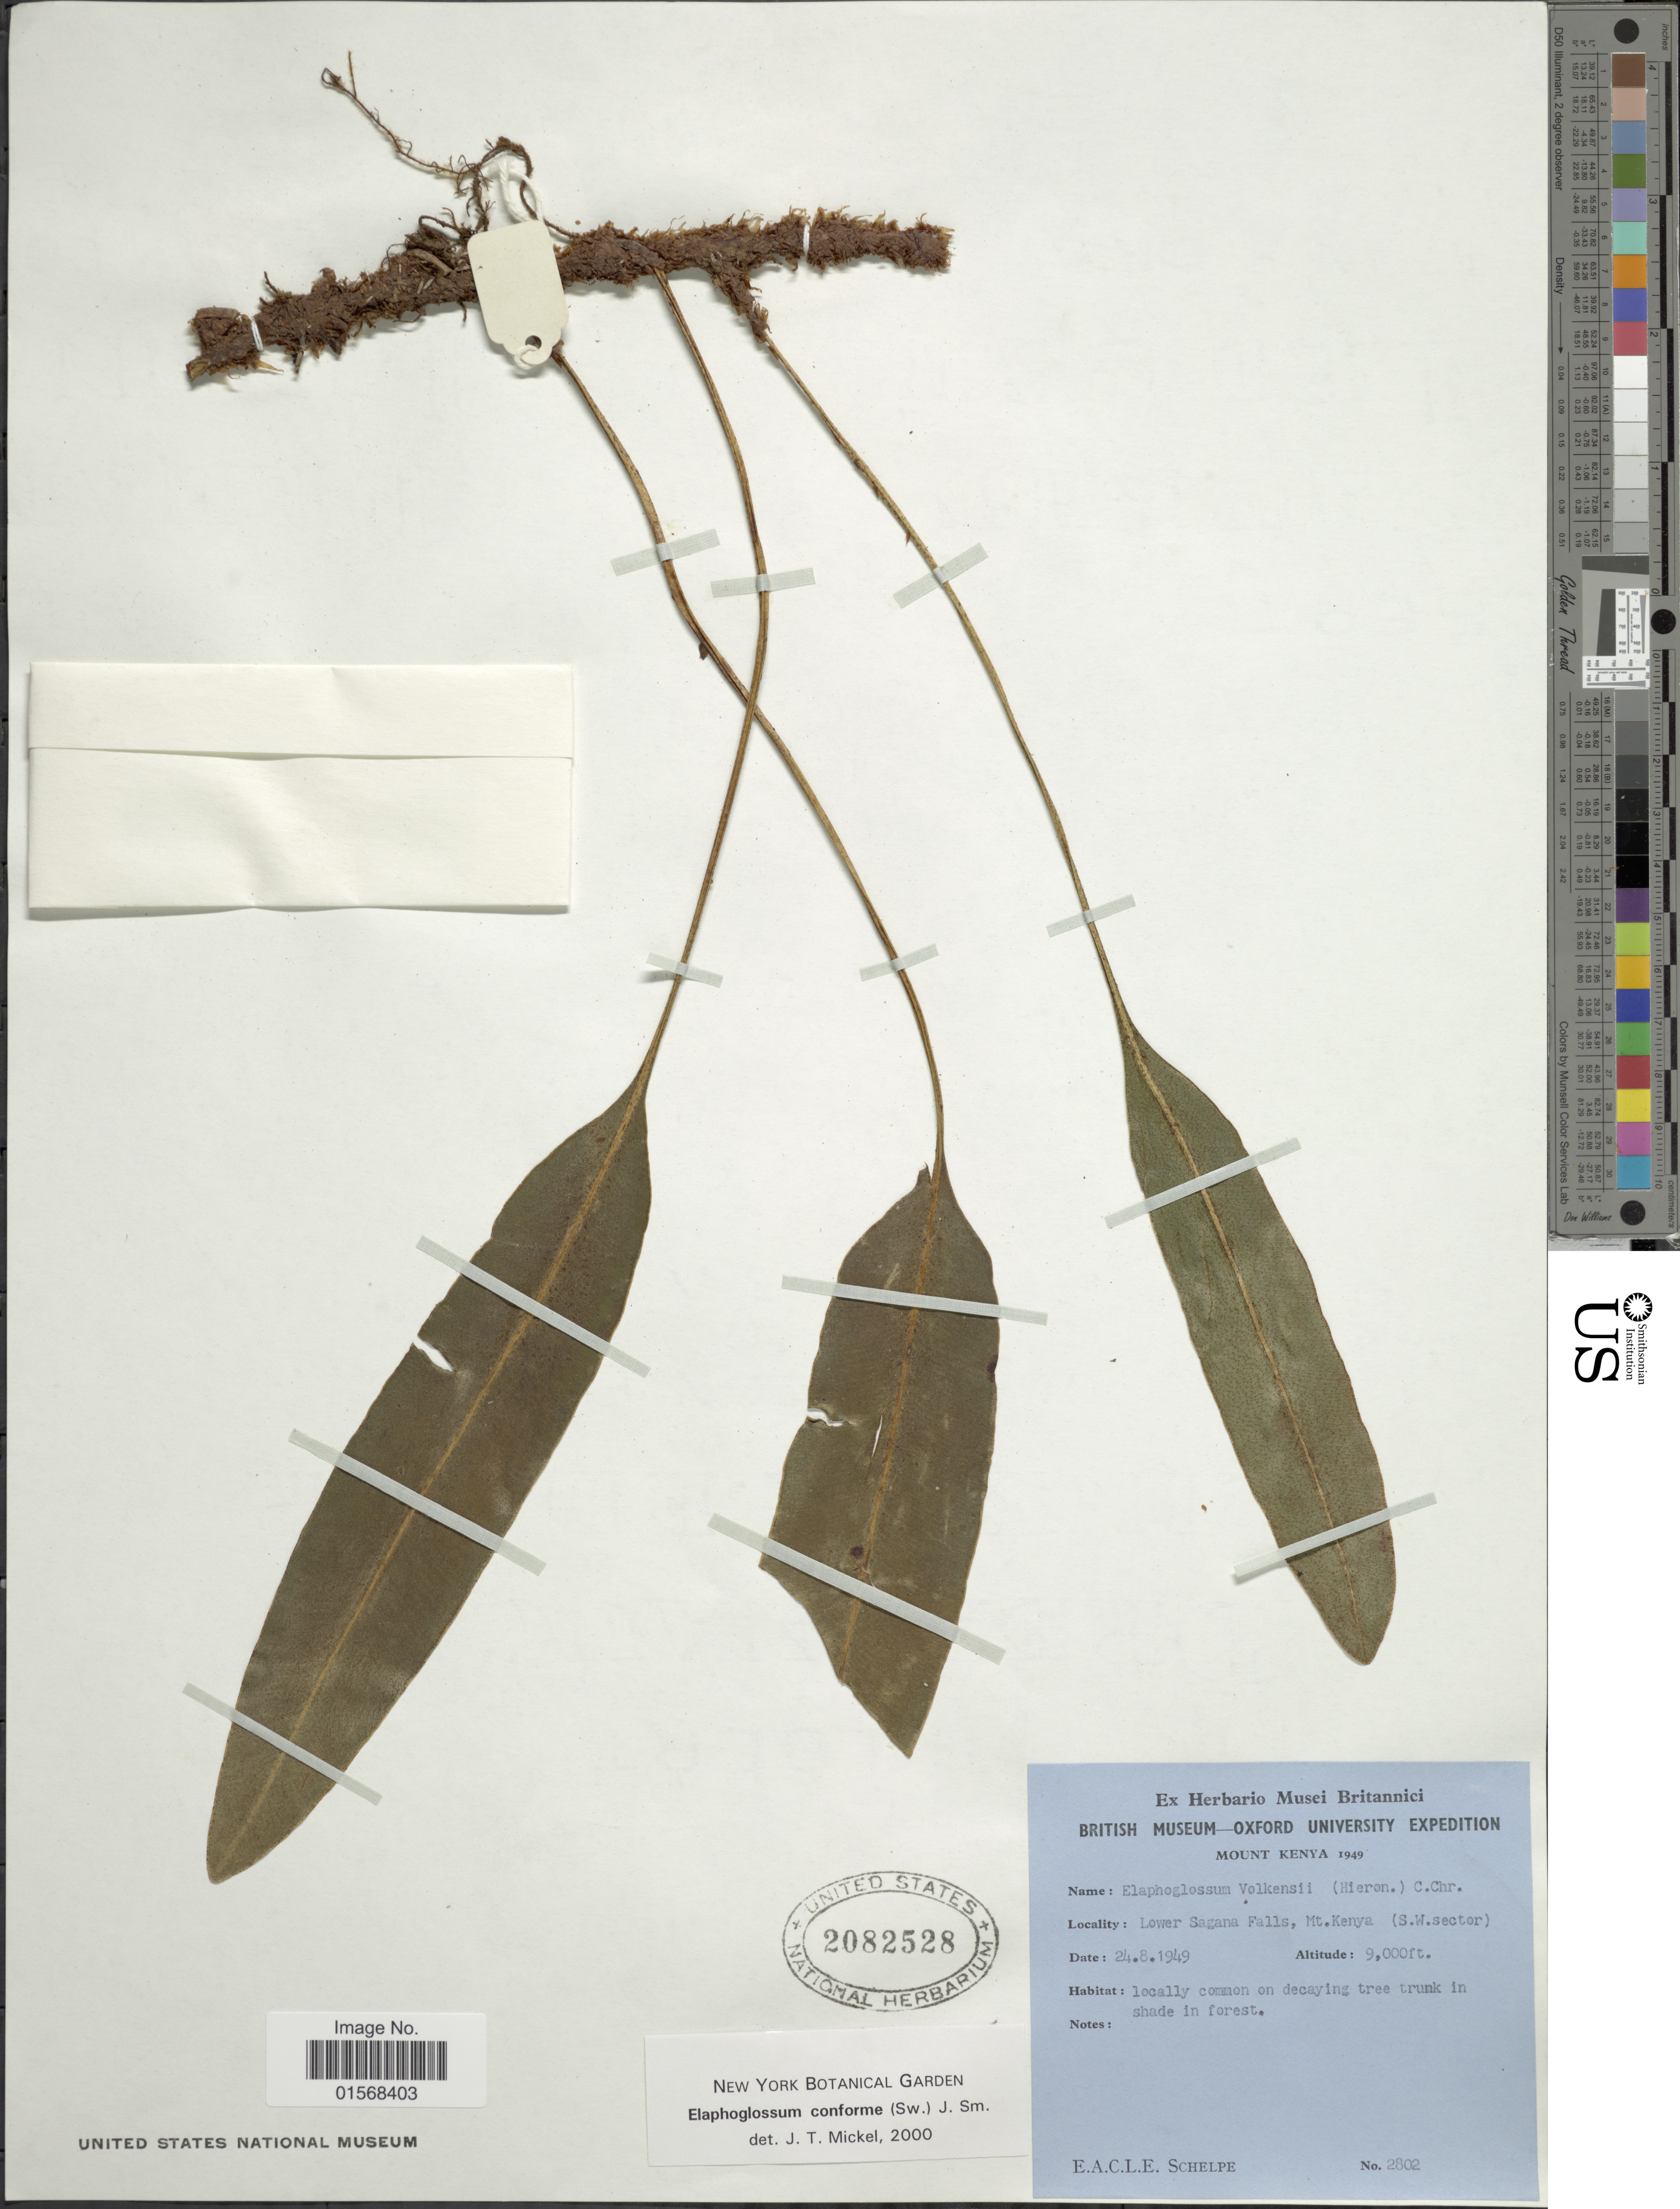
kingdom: Plantae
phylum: Tracheophyta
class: Polypodiopsida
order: Polypodiales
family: Dryopteridaceae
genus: Elaphoglossum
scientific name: Elaphoglossum conforme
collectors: E. A. C. L. E. Schelpe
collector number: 2802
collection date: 1949-08-24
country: Kenya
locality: Mount Kenya. Lower Sagana Falls, Mt. Kenya.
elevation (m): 2743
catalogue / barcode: US 2082528